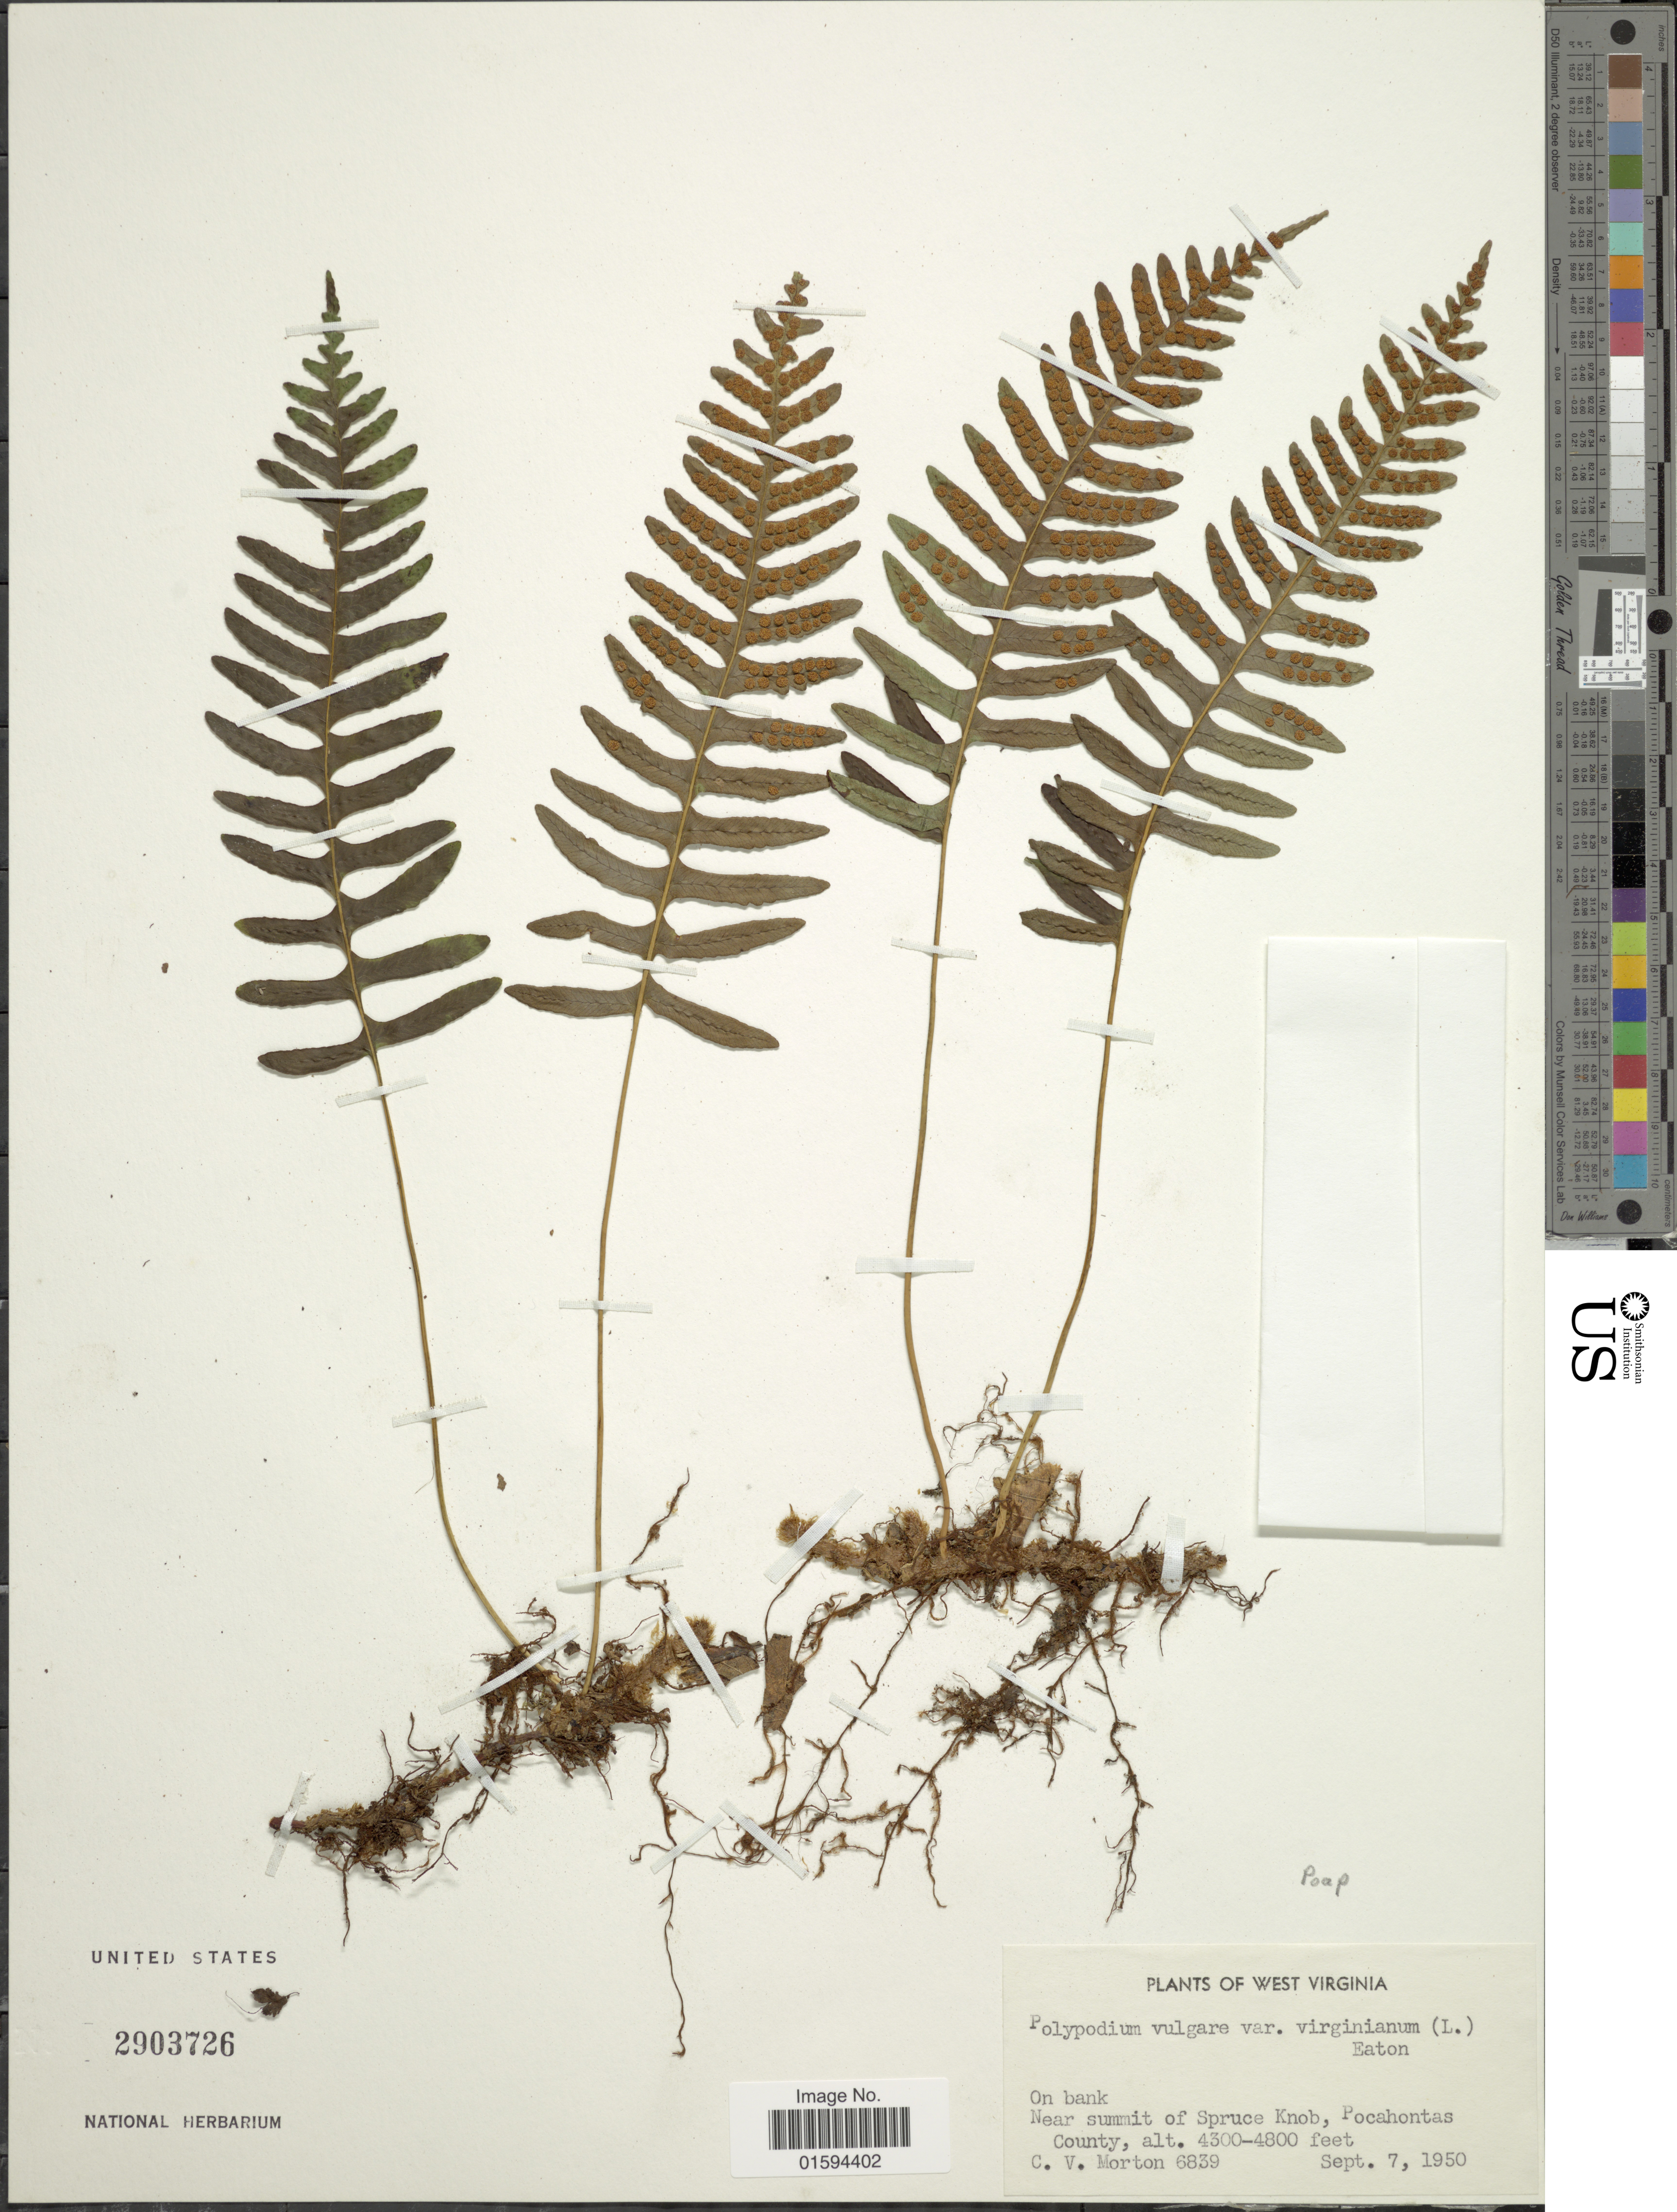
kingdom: Plantae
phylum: Tracheophyta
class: Polypodiopsida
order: Polypodiales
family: Polypodiaceae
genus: Polypodium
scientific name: Polypodium appalachianum x P. virginianum L.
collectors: C. V. Morton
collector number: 6839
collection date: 1950-09-07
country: United States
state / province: West Virginia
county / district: Pocahontas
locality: On bank near summit of Spruce Knob, Pocahontas County.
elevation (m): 1311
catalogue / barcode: US 2903726